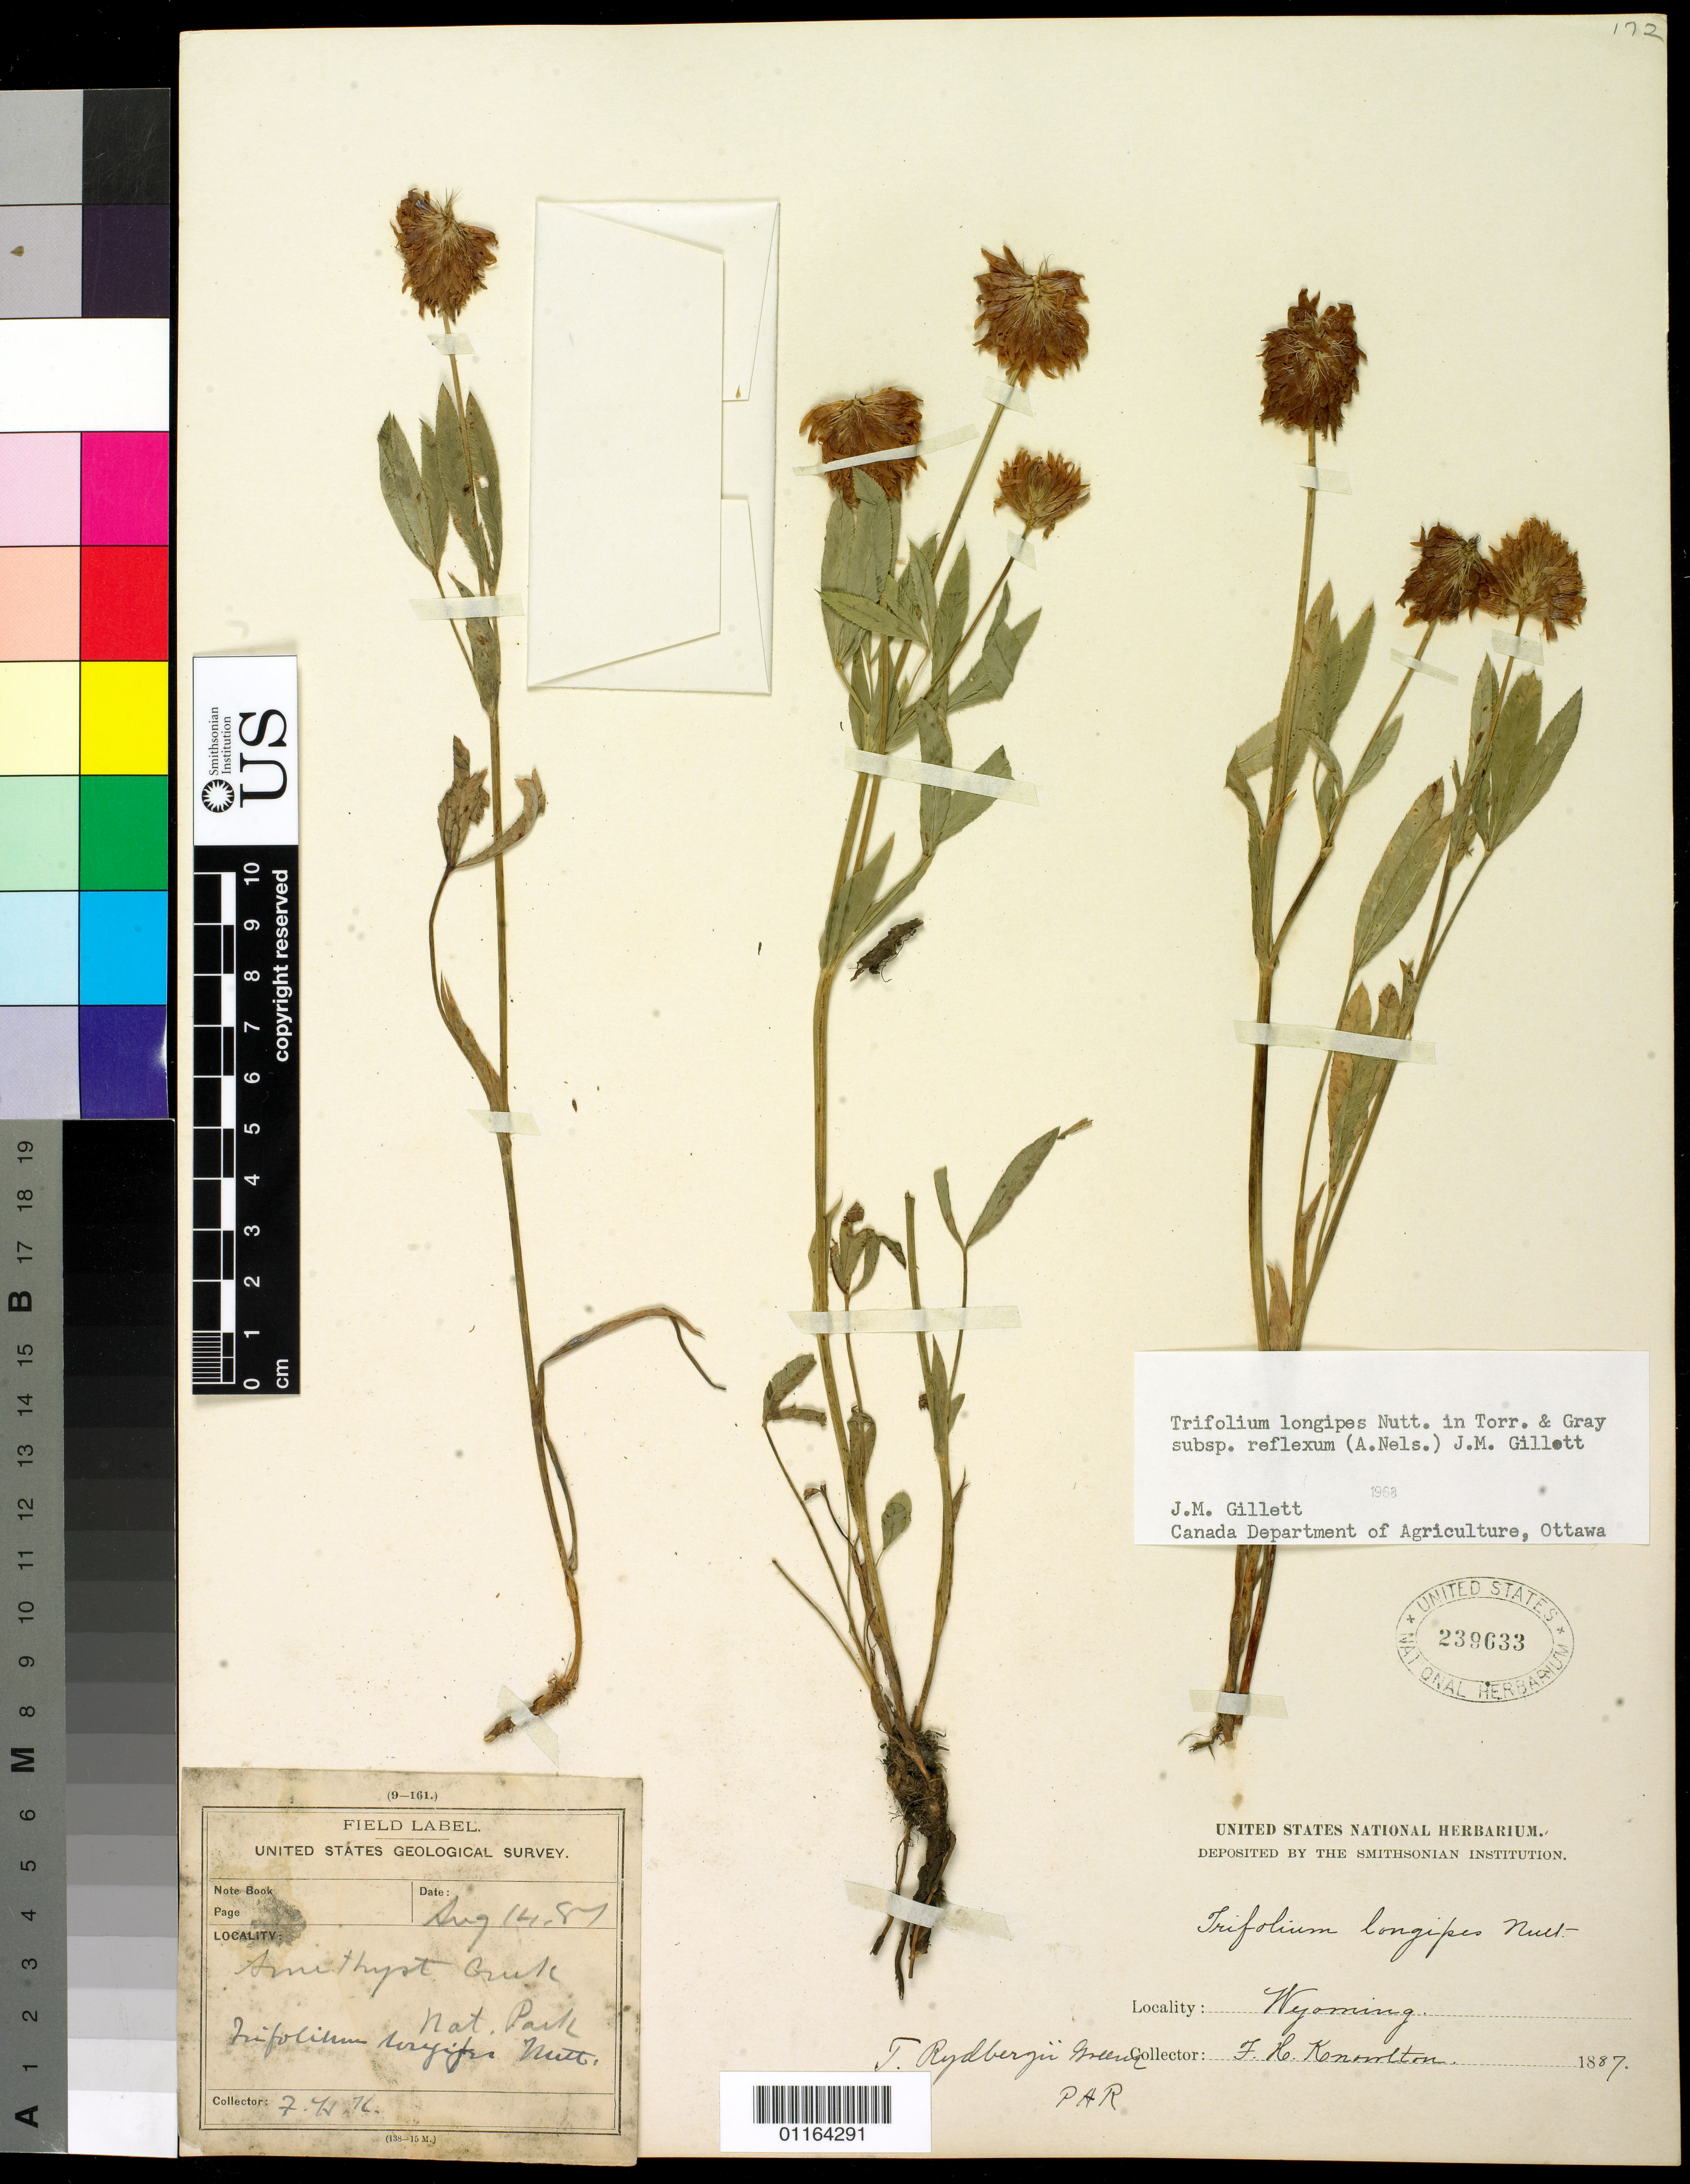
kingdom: Plantae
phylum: Tracheophyta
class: Magnoliopsida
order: Fabales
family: Fabaceae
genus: Trifolium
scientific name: Trifolium longipes subsp. reflexum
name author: (A. Nelson) J.M. Gillet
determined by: Gillett, J. M.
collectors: F. H. Knowlton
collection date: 1887-08-18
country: United States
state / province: Montana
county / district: Park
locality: Amethyst Mountain,Yellowstone National Park.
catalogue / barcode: US 239633